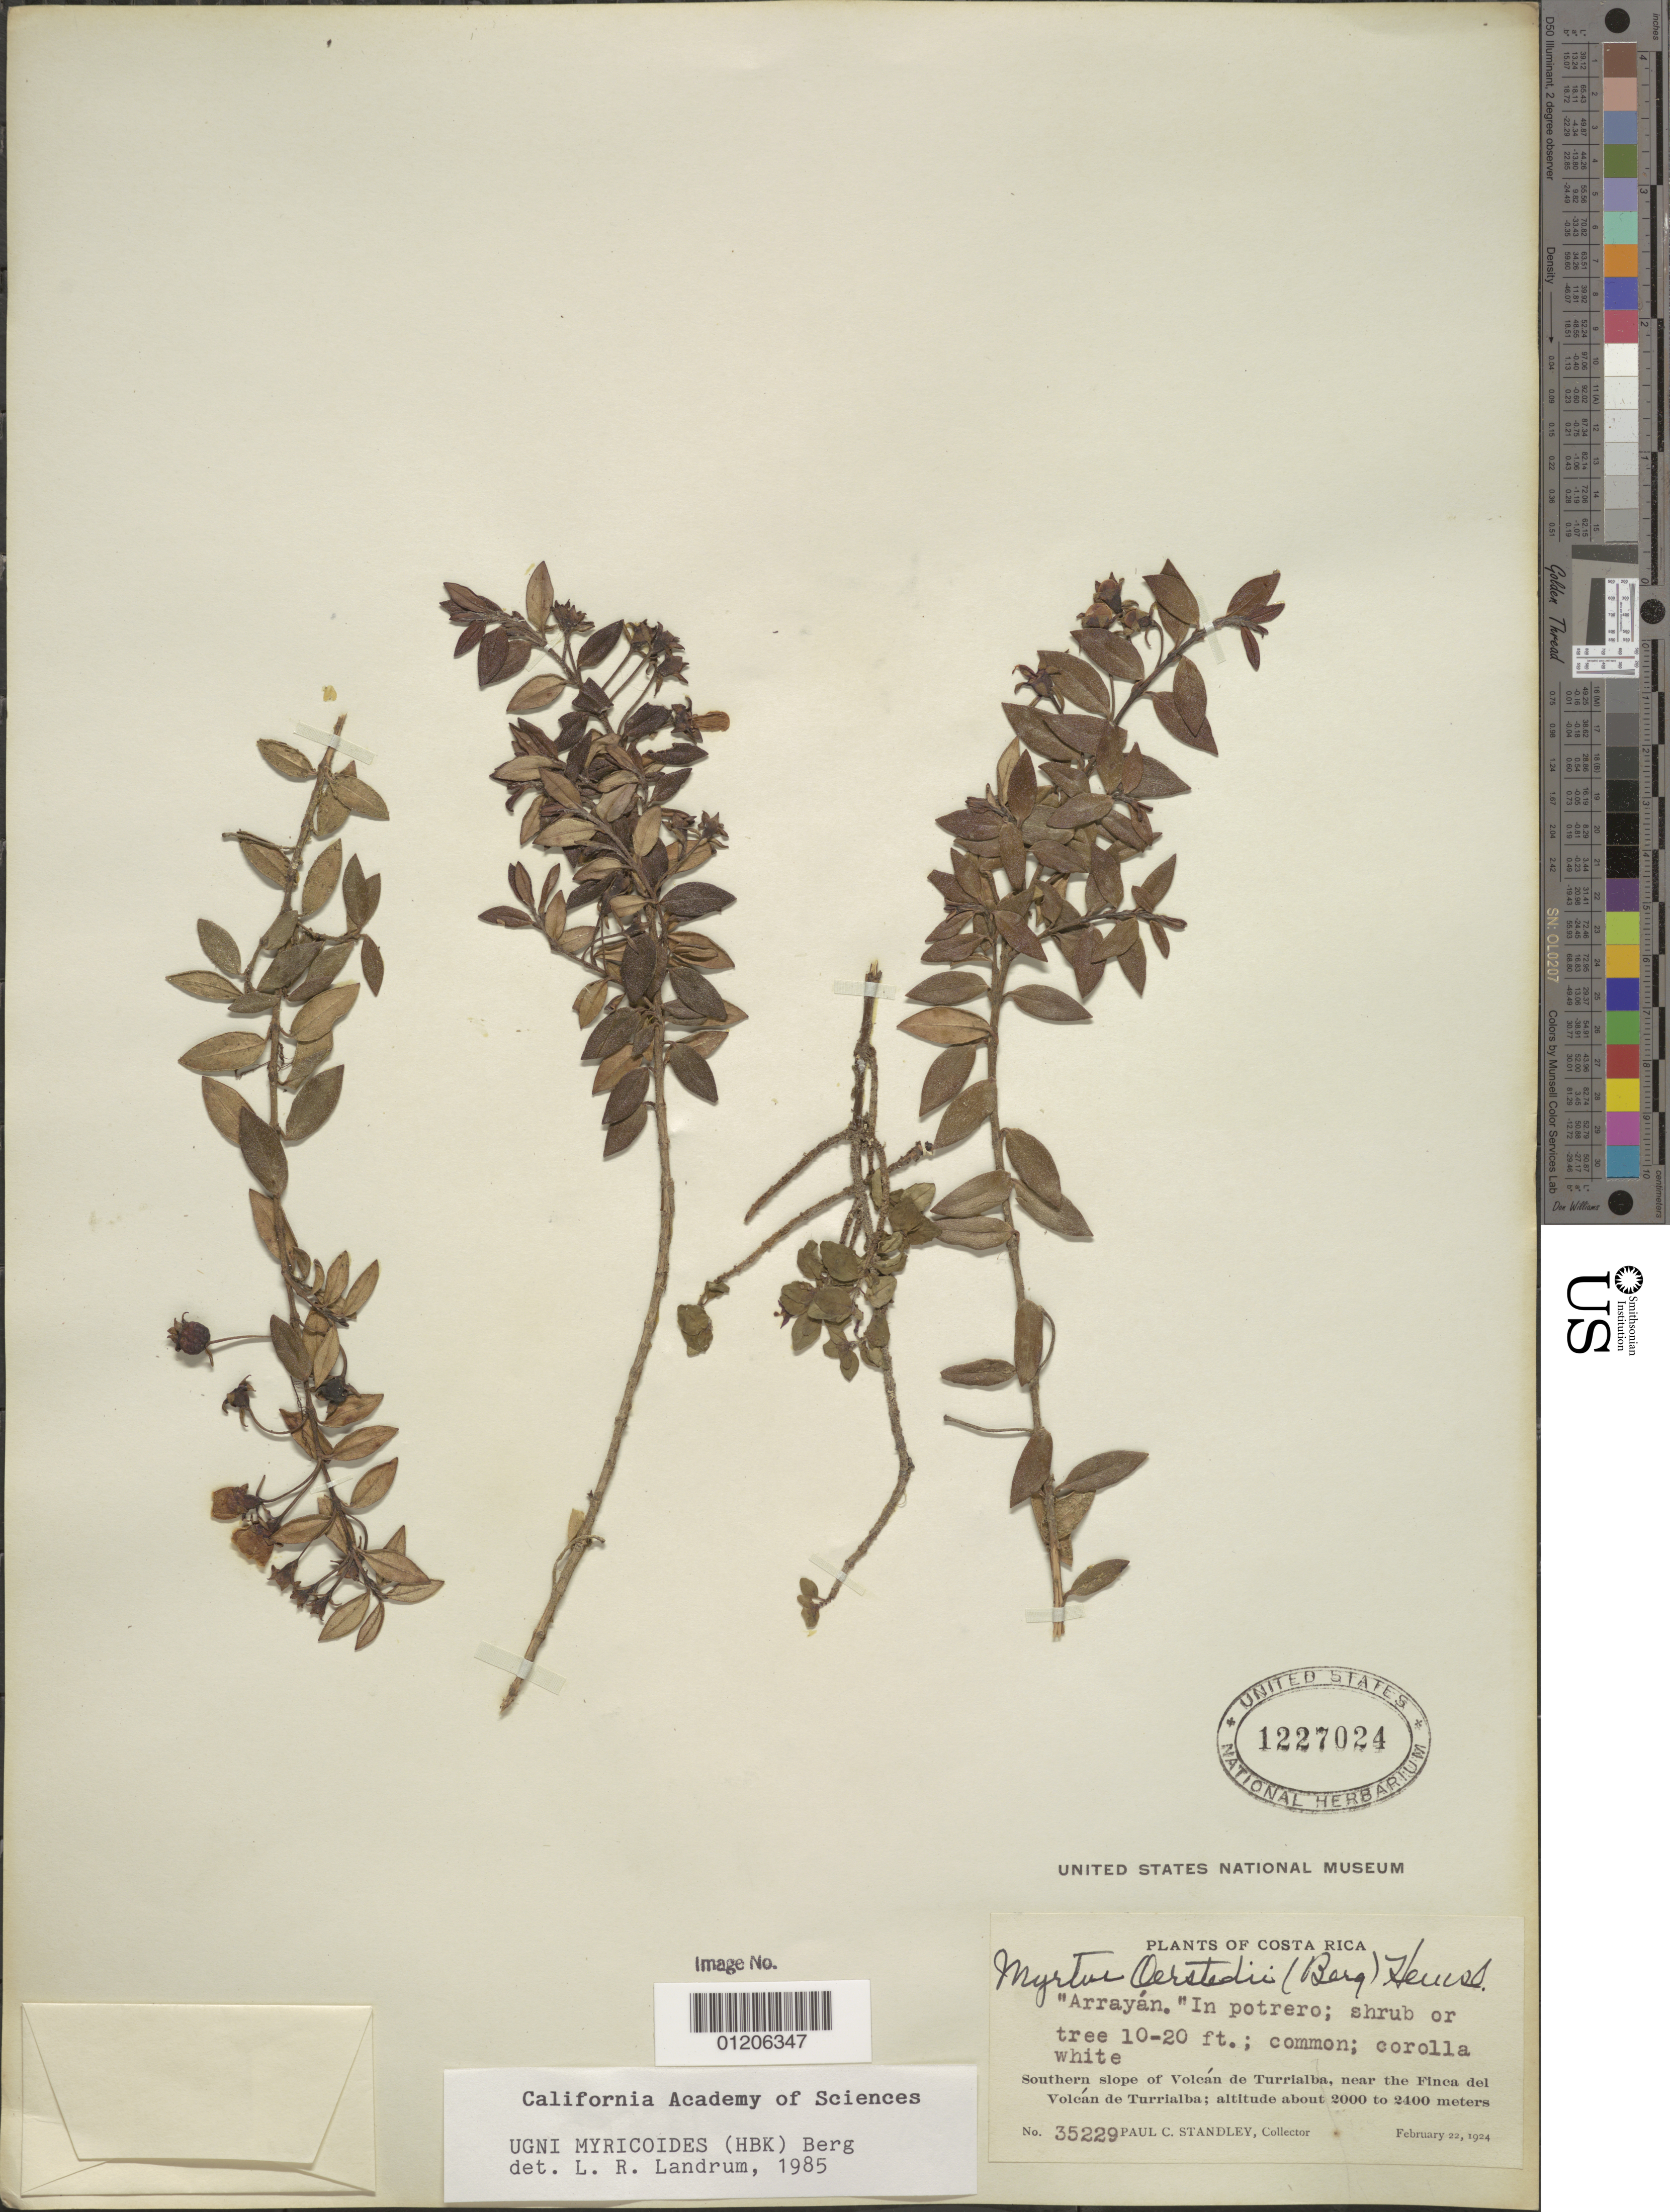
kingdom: Plantae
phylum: Tracheophyta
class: Magnoliopsida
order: Myrtales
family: Myrtaceae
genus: Ugni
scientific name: Ugni myricoides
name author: (Kunth) O. Berg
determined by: Landrum, L. R.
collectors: P. C. Standley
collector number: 35229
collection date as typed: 22 Feb 1924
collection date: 1924-02-22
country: Costa Rica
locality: S slope of Volcan de Turrialba, near the Finca del Volcan de Turrialba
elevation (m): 2000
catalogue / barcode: US 1227024